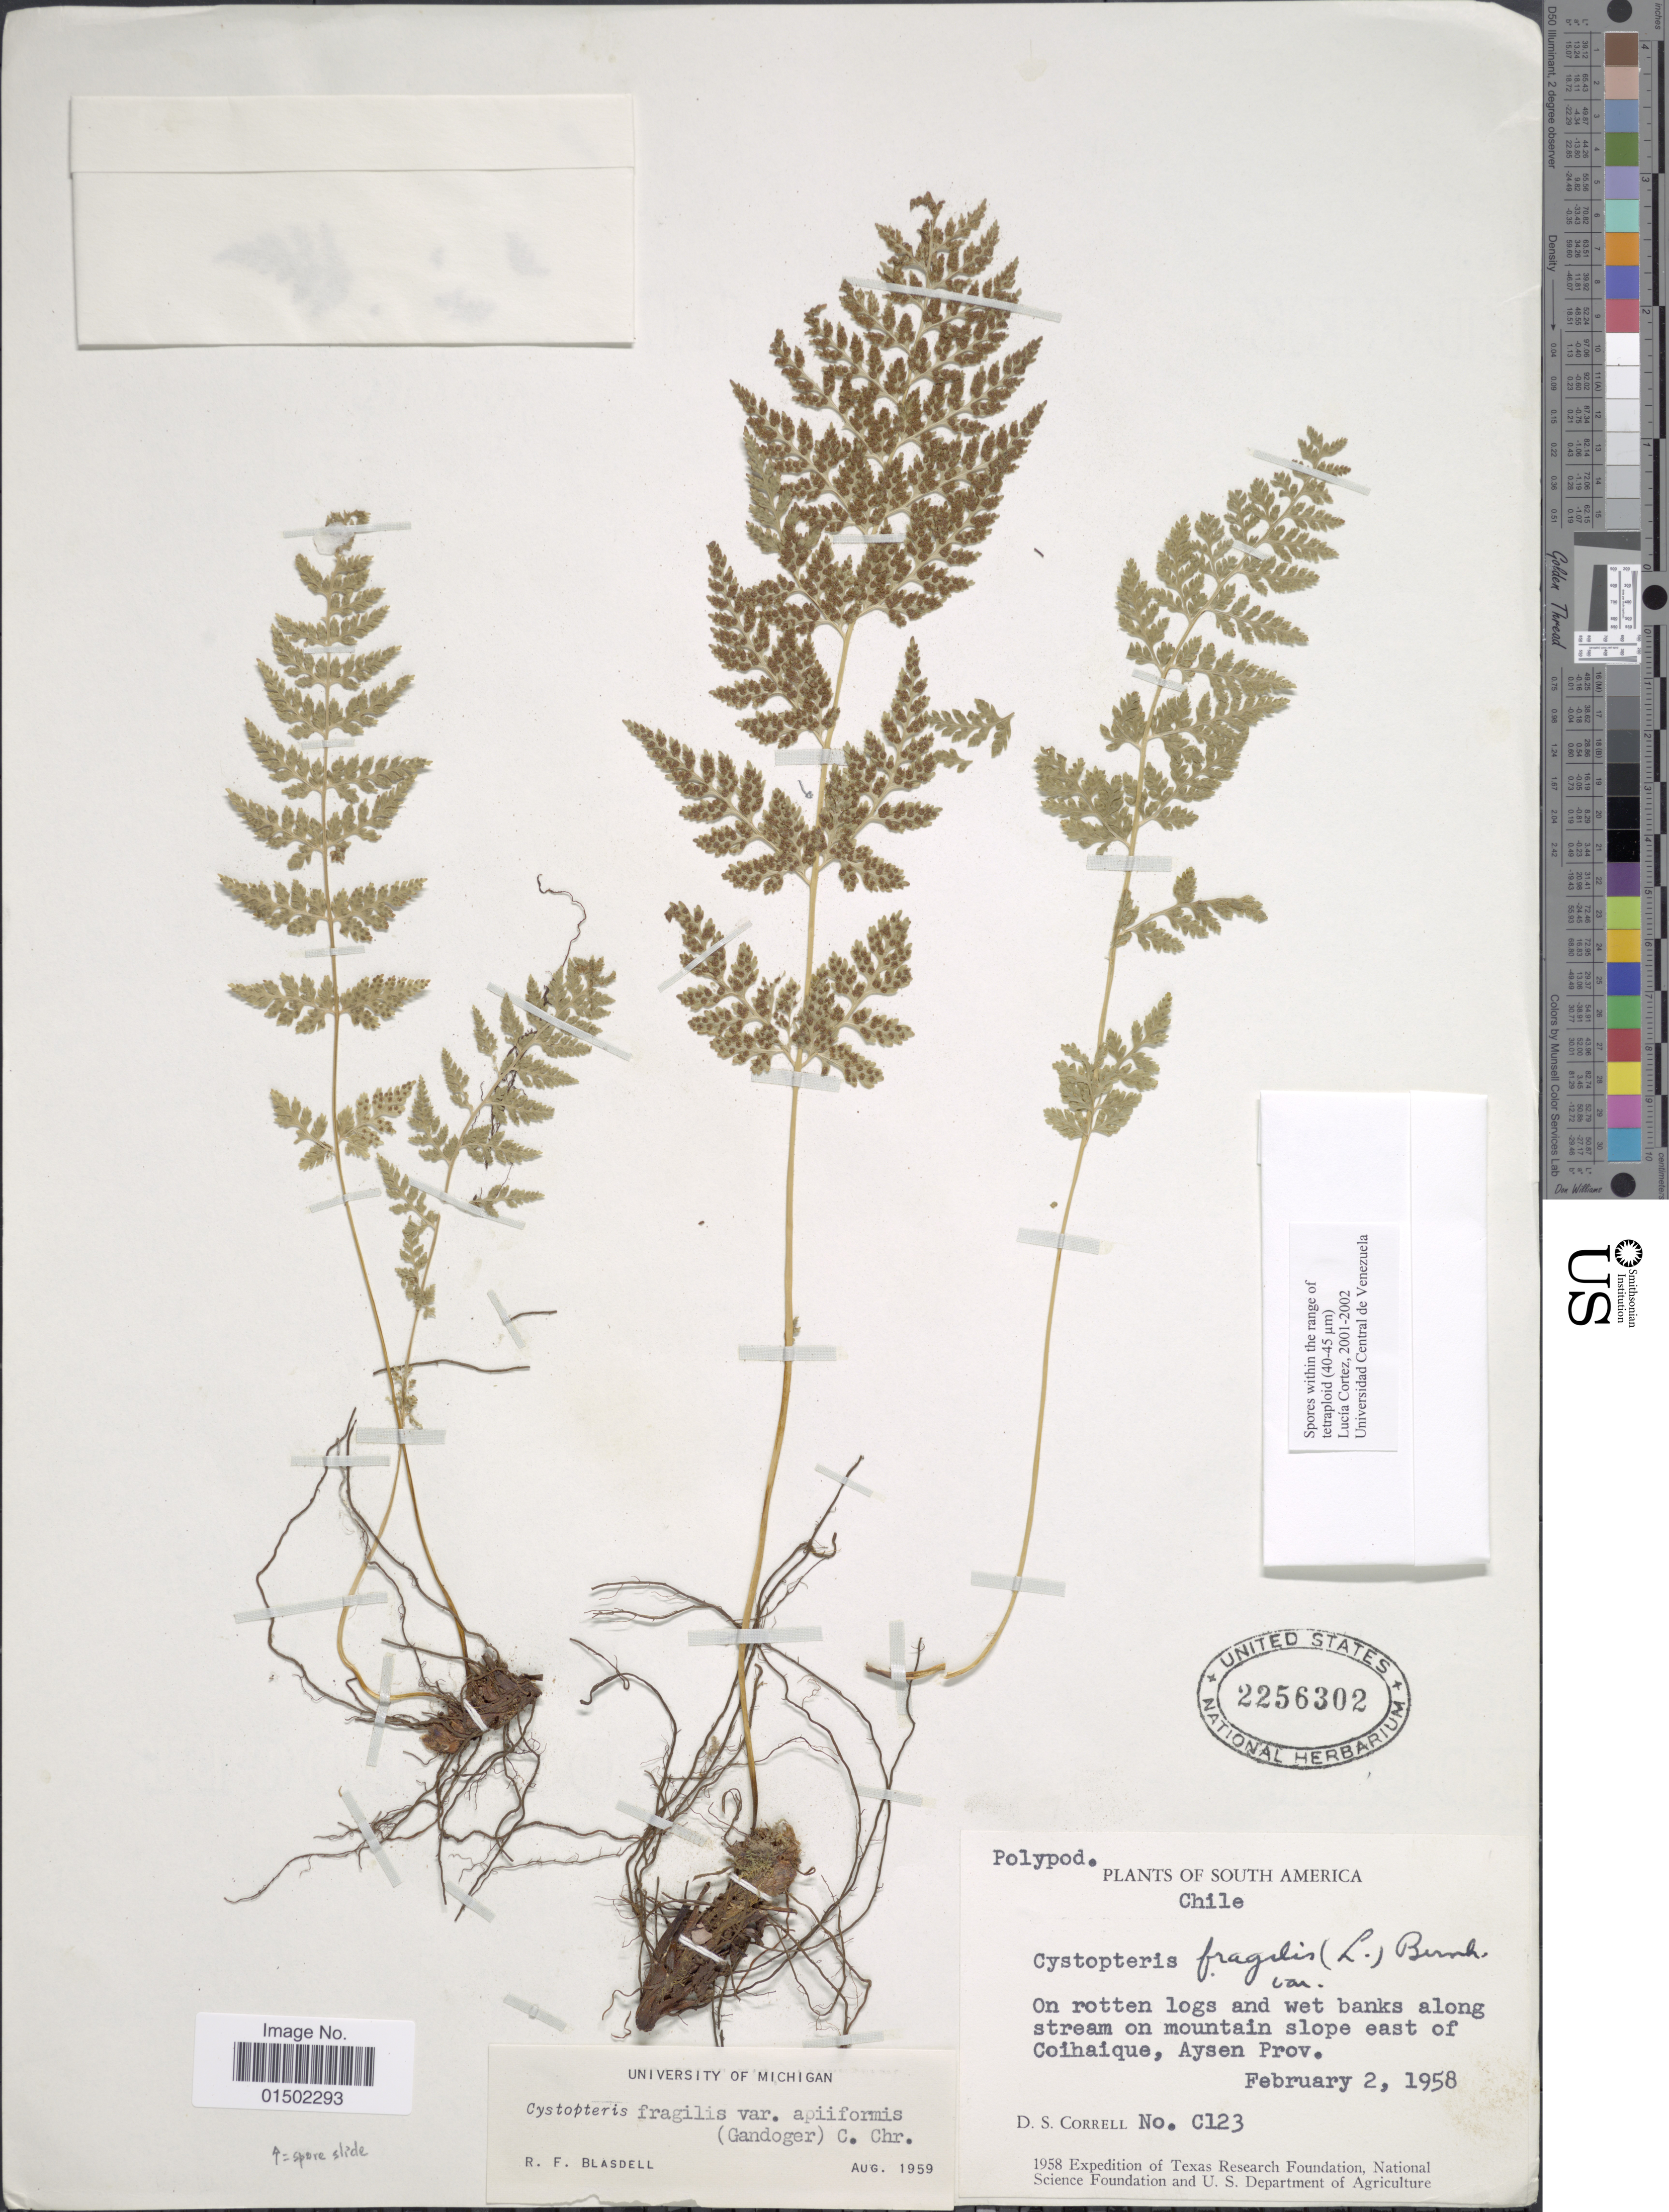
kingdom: Plantae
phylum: Tracheophyta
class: Polypodiopsida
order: Polypodiales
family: Cystopteridaceae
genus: Cystopteris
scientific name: Cystopteris fragilis var. apiiformis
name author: (Gand.) C. Chr.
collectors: D. S. Correll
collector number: C123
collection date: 1958-02-02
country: Chile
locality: South America. on rotten logs and wet banks along stream on mountain slope east of Coihaique, Aysen Prov.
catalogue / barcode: US 2256302